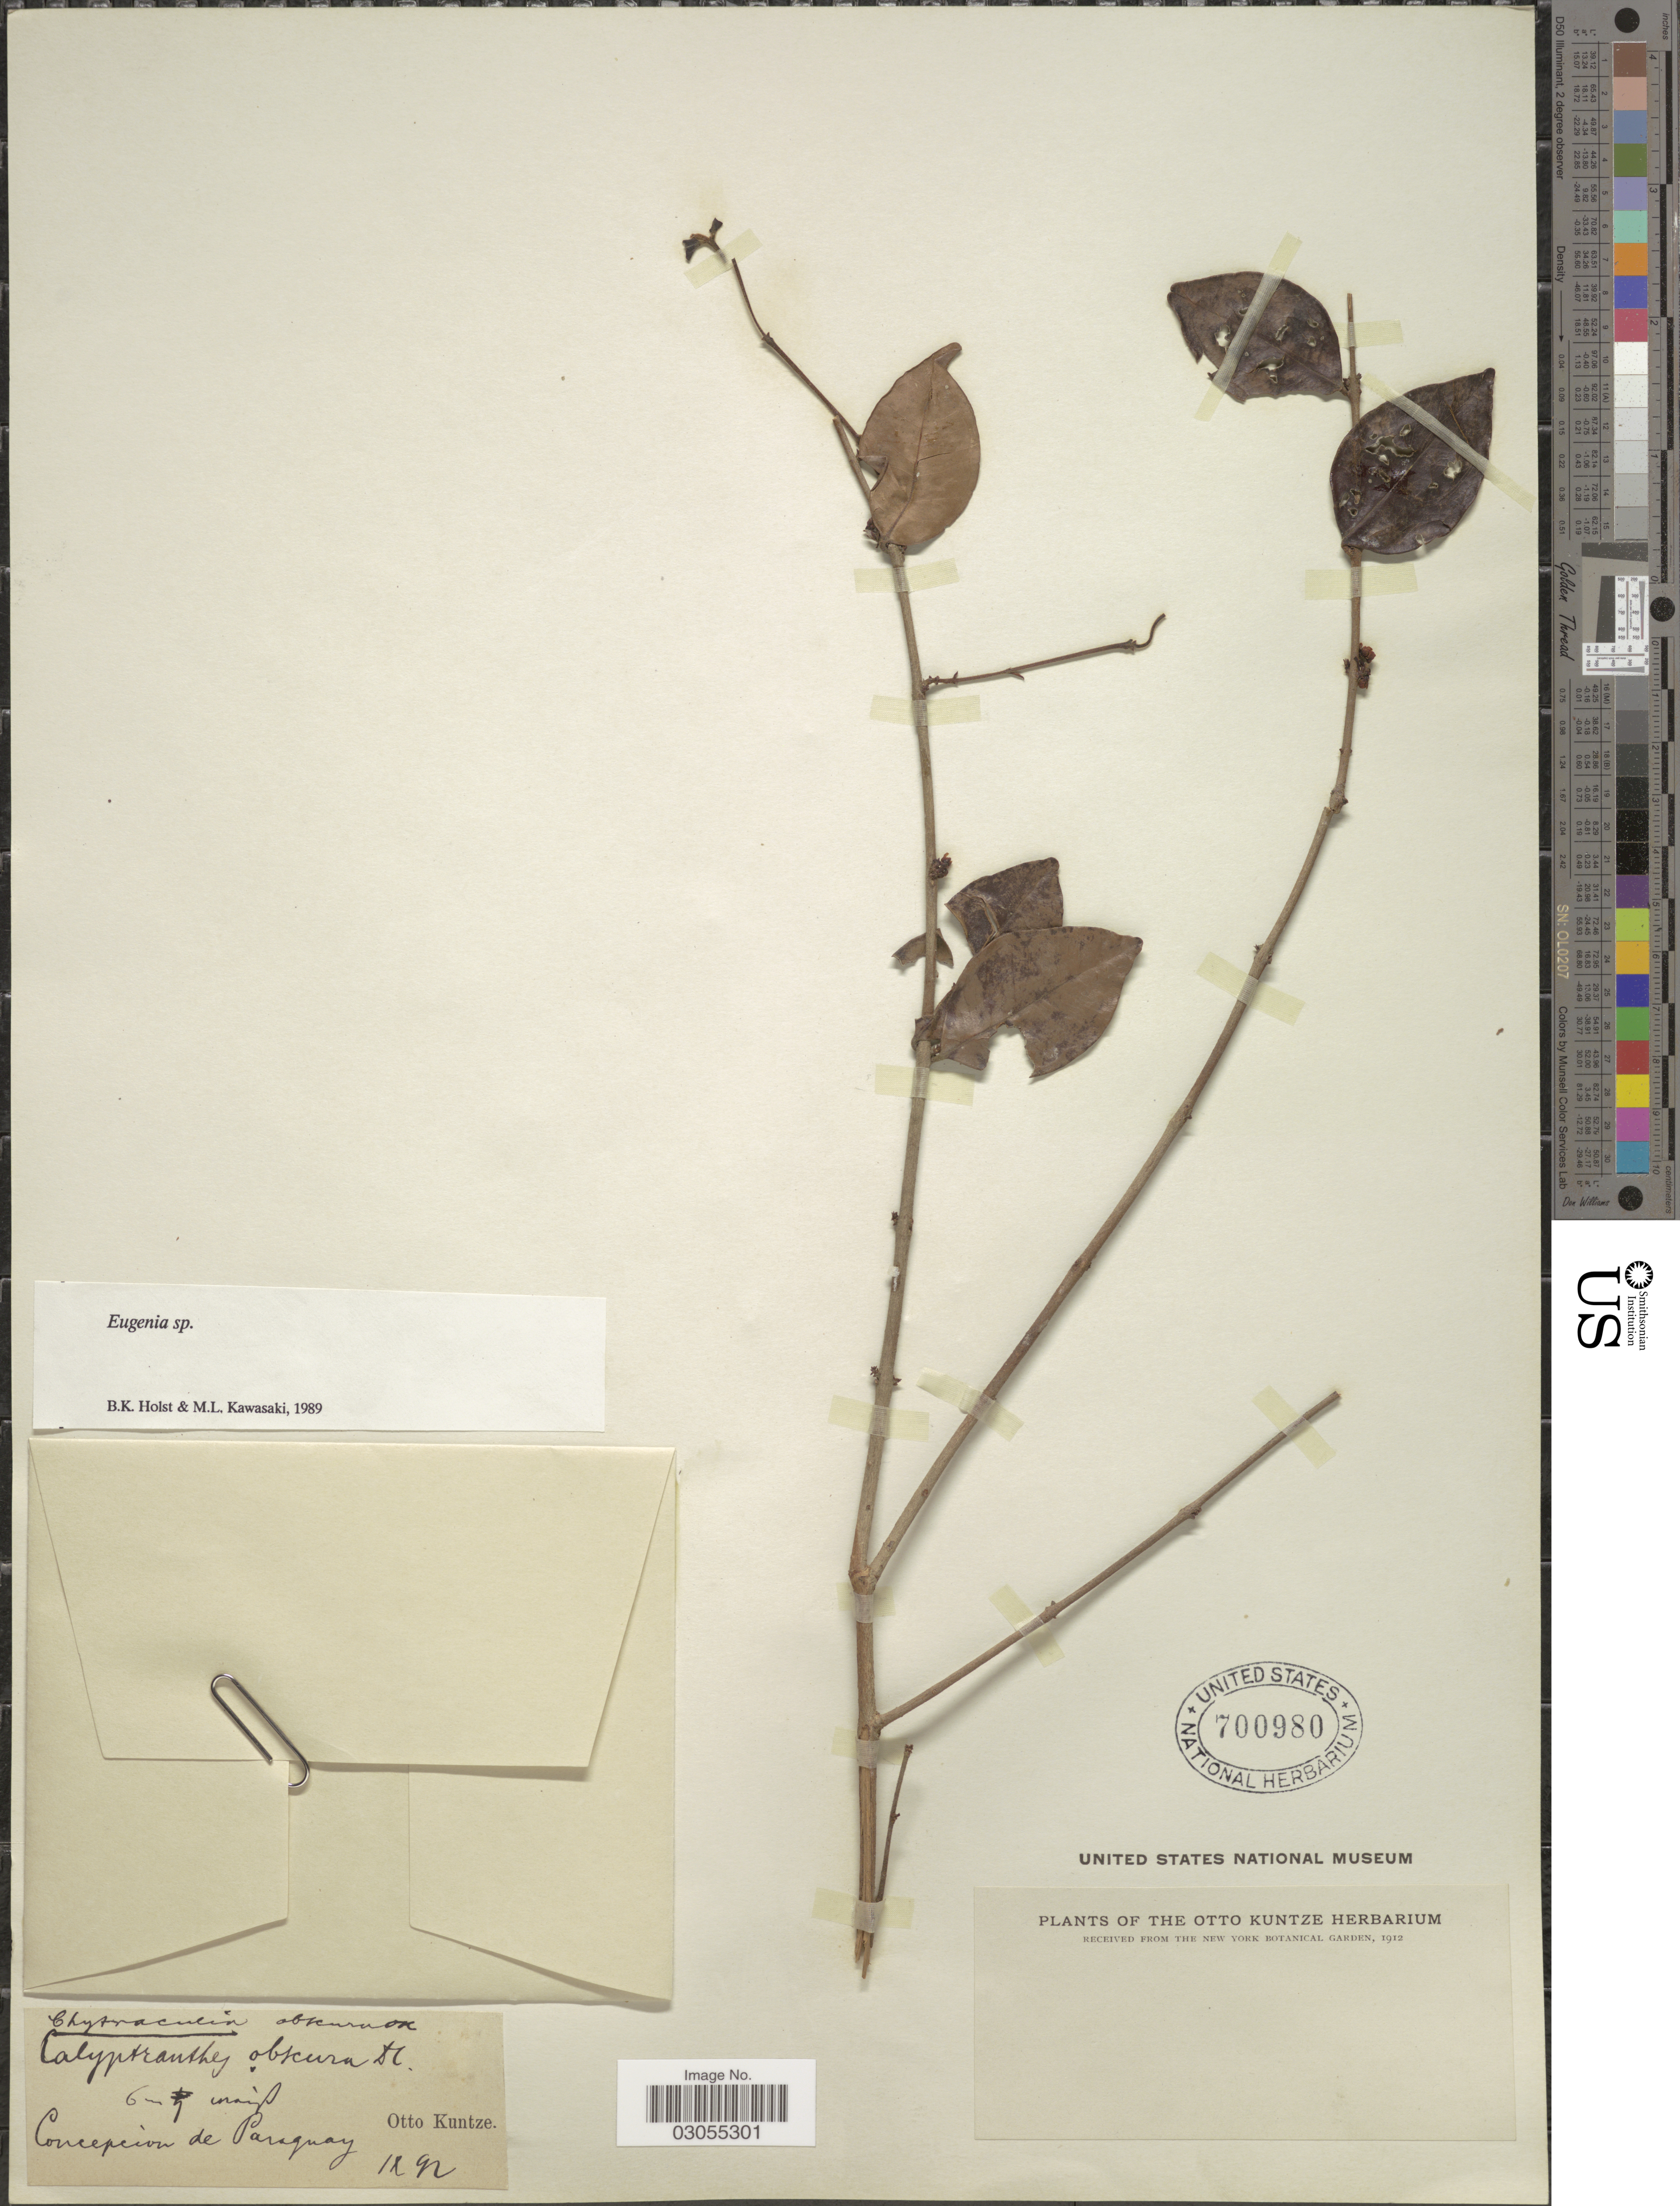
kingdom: Plantae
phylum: Tracheophyta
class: Magnoliopsida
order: Myrtales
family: Myrtaceae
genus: Eugenia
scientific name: Eugenia sp.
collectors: C.E.O. Kuntze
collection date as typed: Transcribed d/m/y: /9/92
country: Paraguay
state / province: Concepcion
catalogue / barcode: US 700980